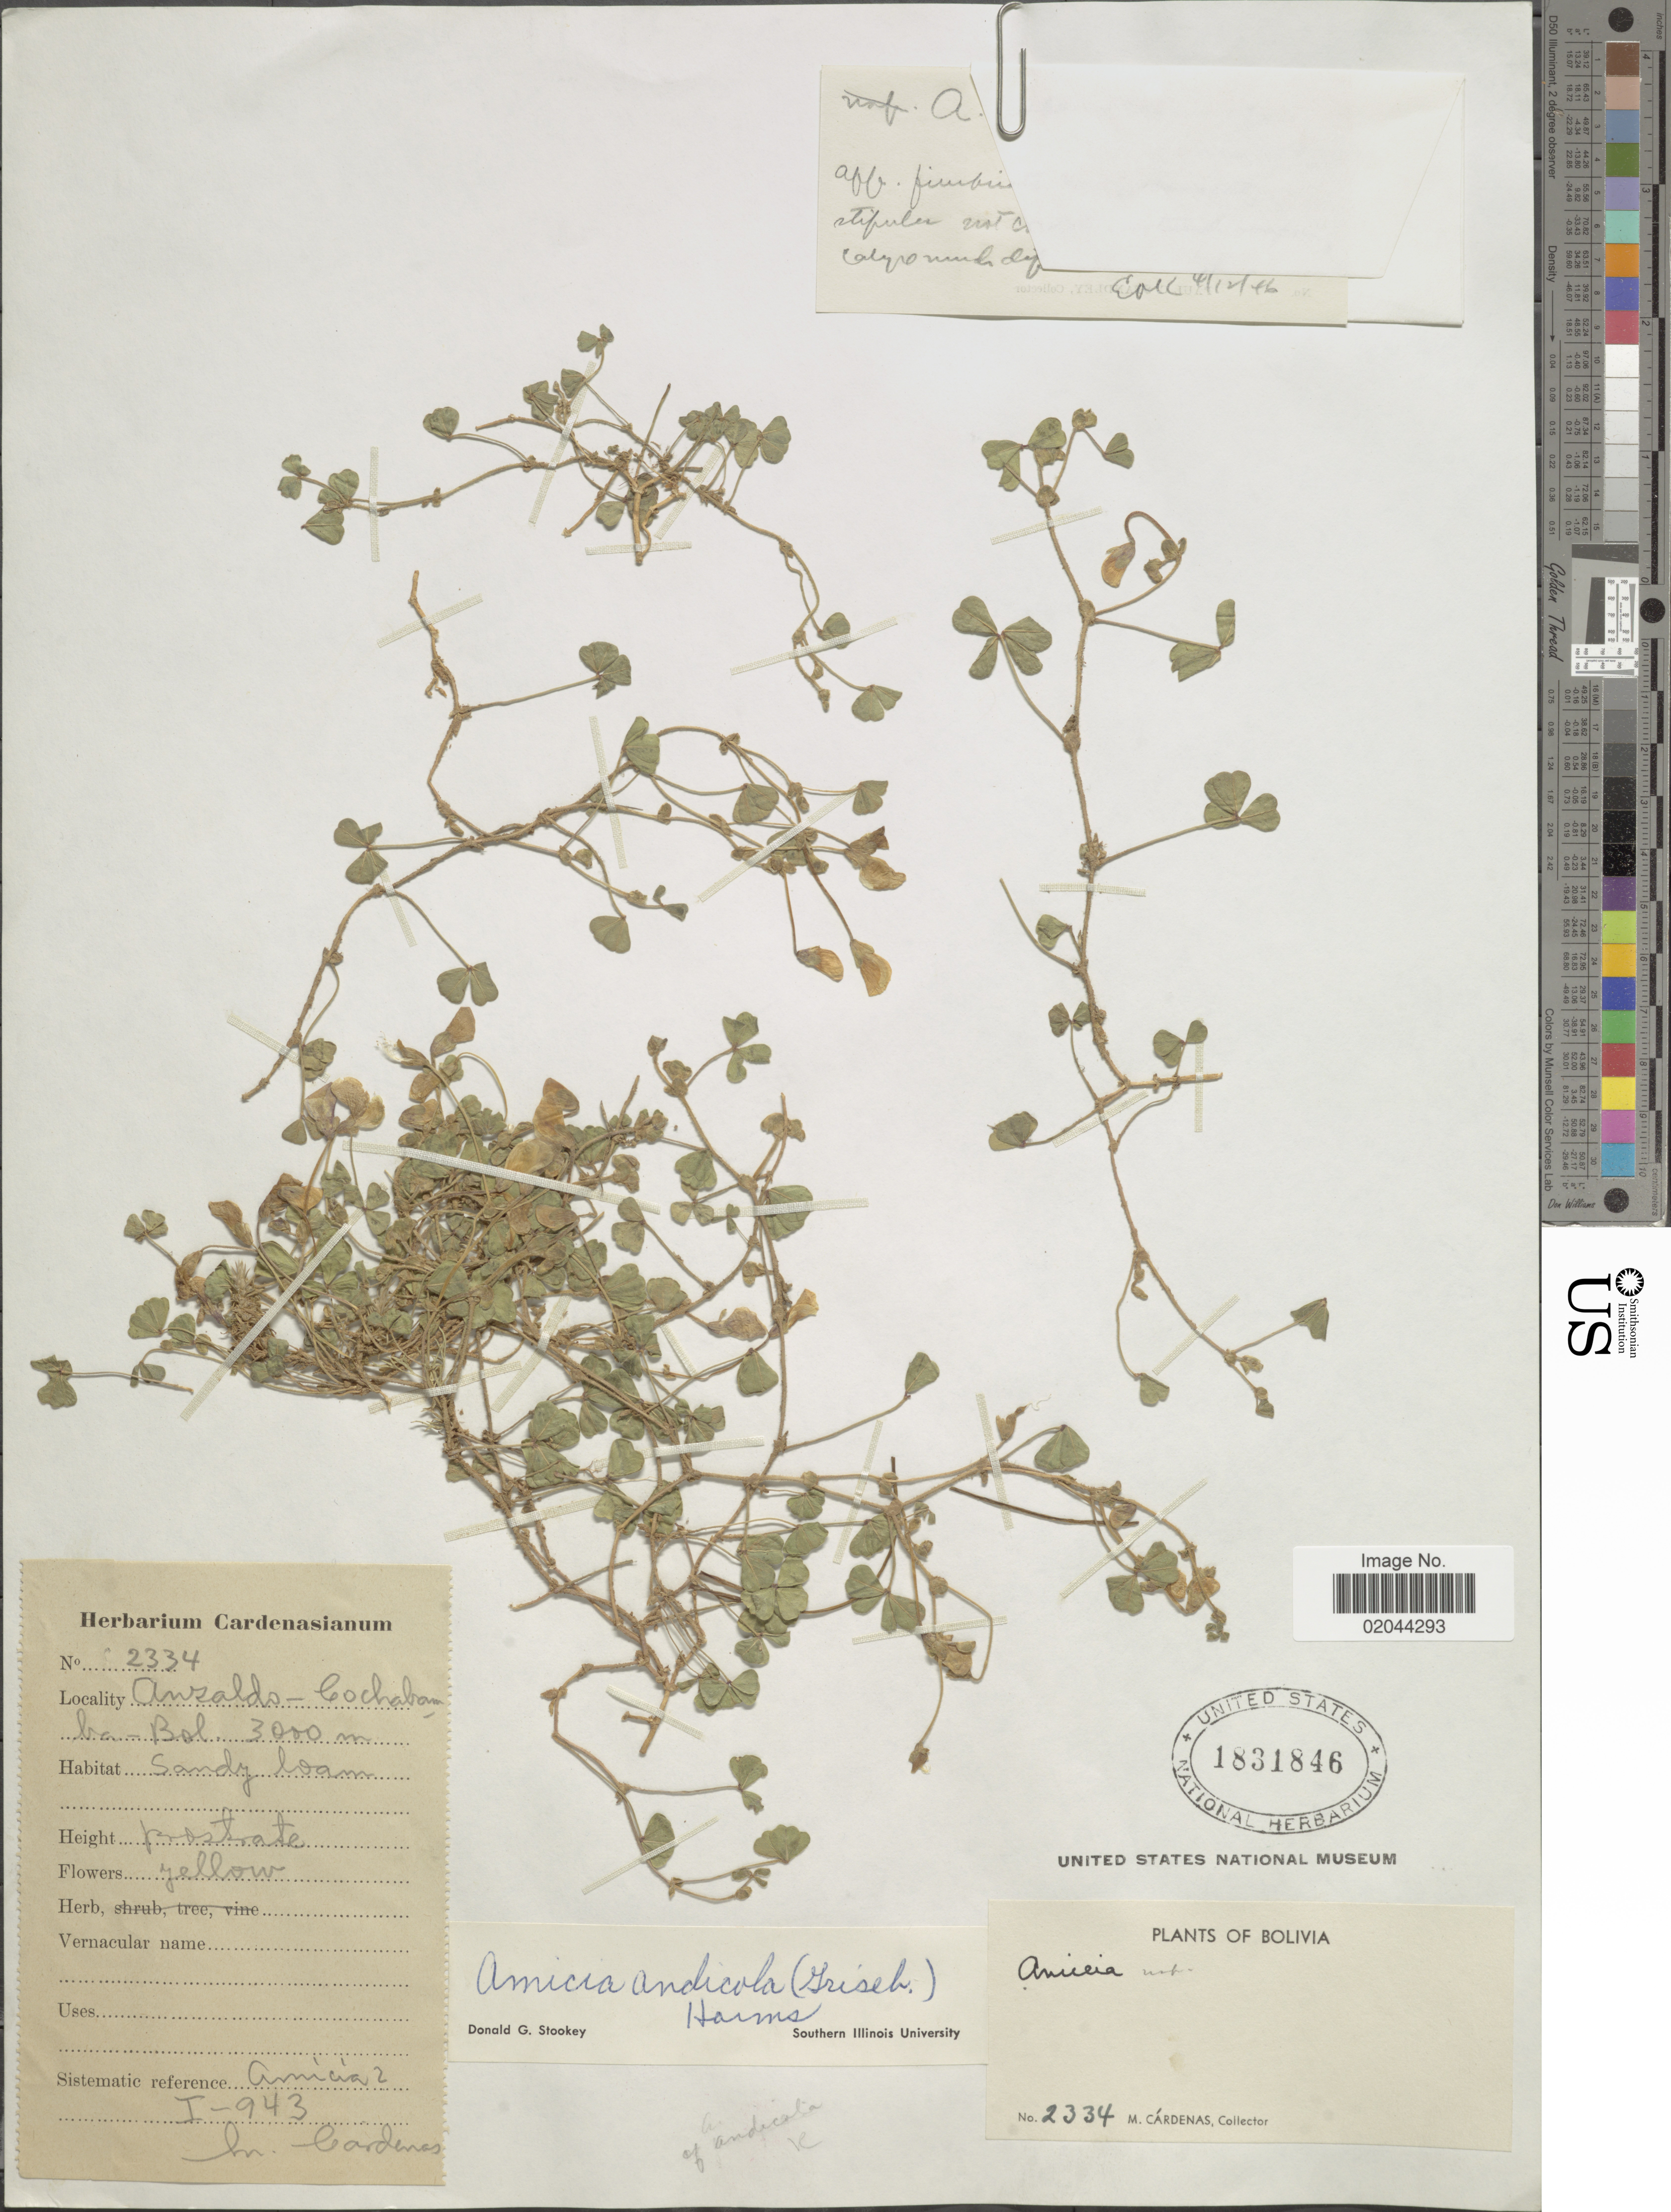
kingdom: Plantae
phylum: Tracheophyta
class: Magnoliopsida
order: Fabales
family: Fabaceae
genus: Amicia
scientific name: Amicia andicola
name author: (Griseb.) Harms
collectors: M. Cárdenas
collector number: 2334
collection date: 1943-01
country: Bolivia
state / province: Cochabamba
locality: Anzaldo , Sandy loam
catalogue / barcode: US 1831846